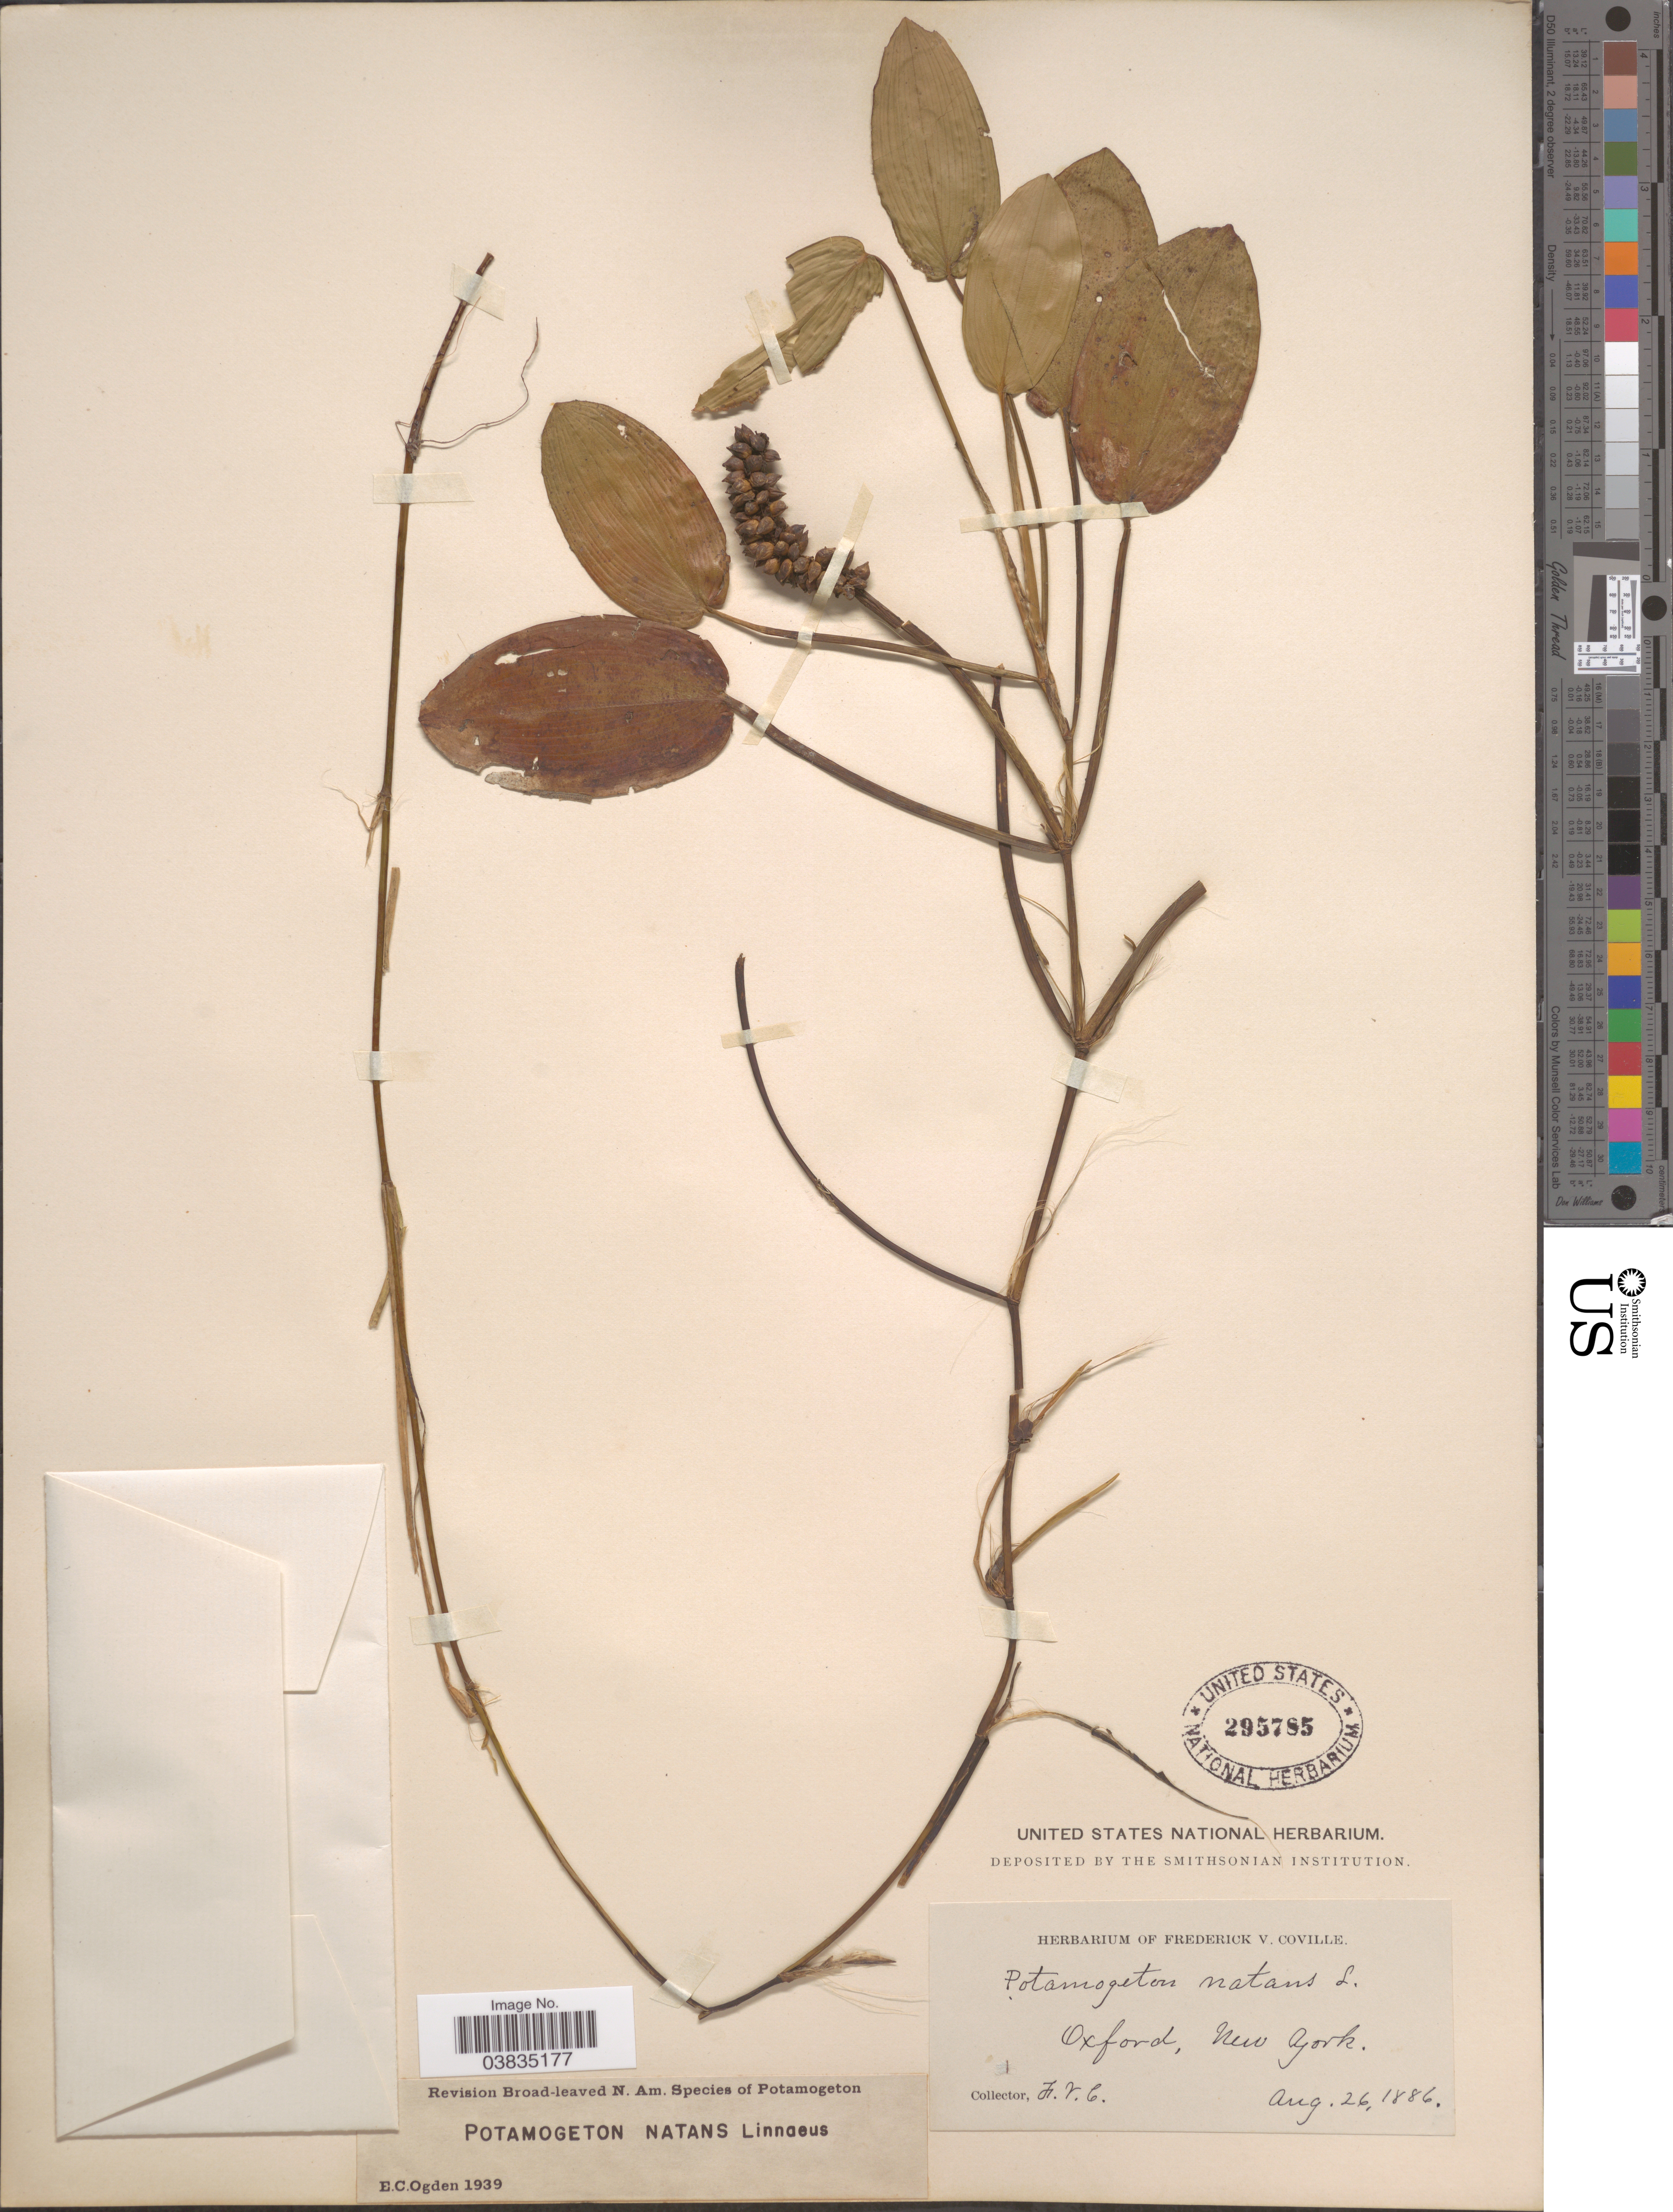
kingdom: Plantae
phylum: Tracheophyta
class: Liliopsida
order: Alismatales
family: Potamogetonaceae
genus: Potamogeton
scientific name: Potamogeton natans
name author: L.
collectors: F. V. Coville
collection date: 1886-08-26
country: United States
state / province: New York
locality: Oxford.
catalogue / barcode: US 295785